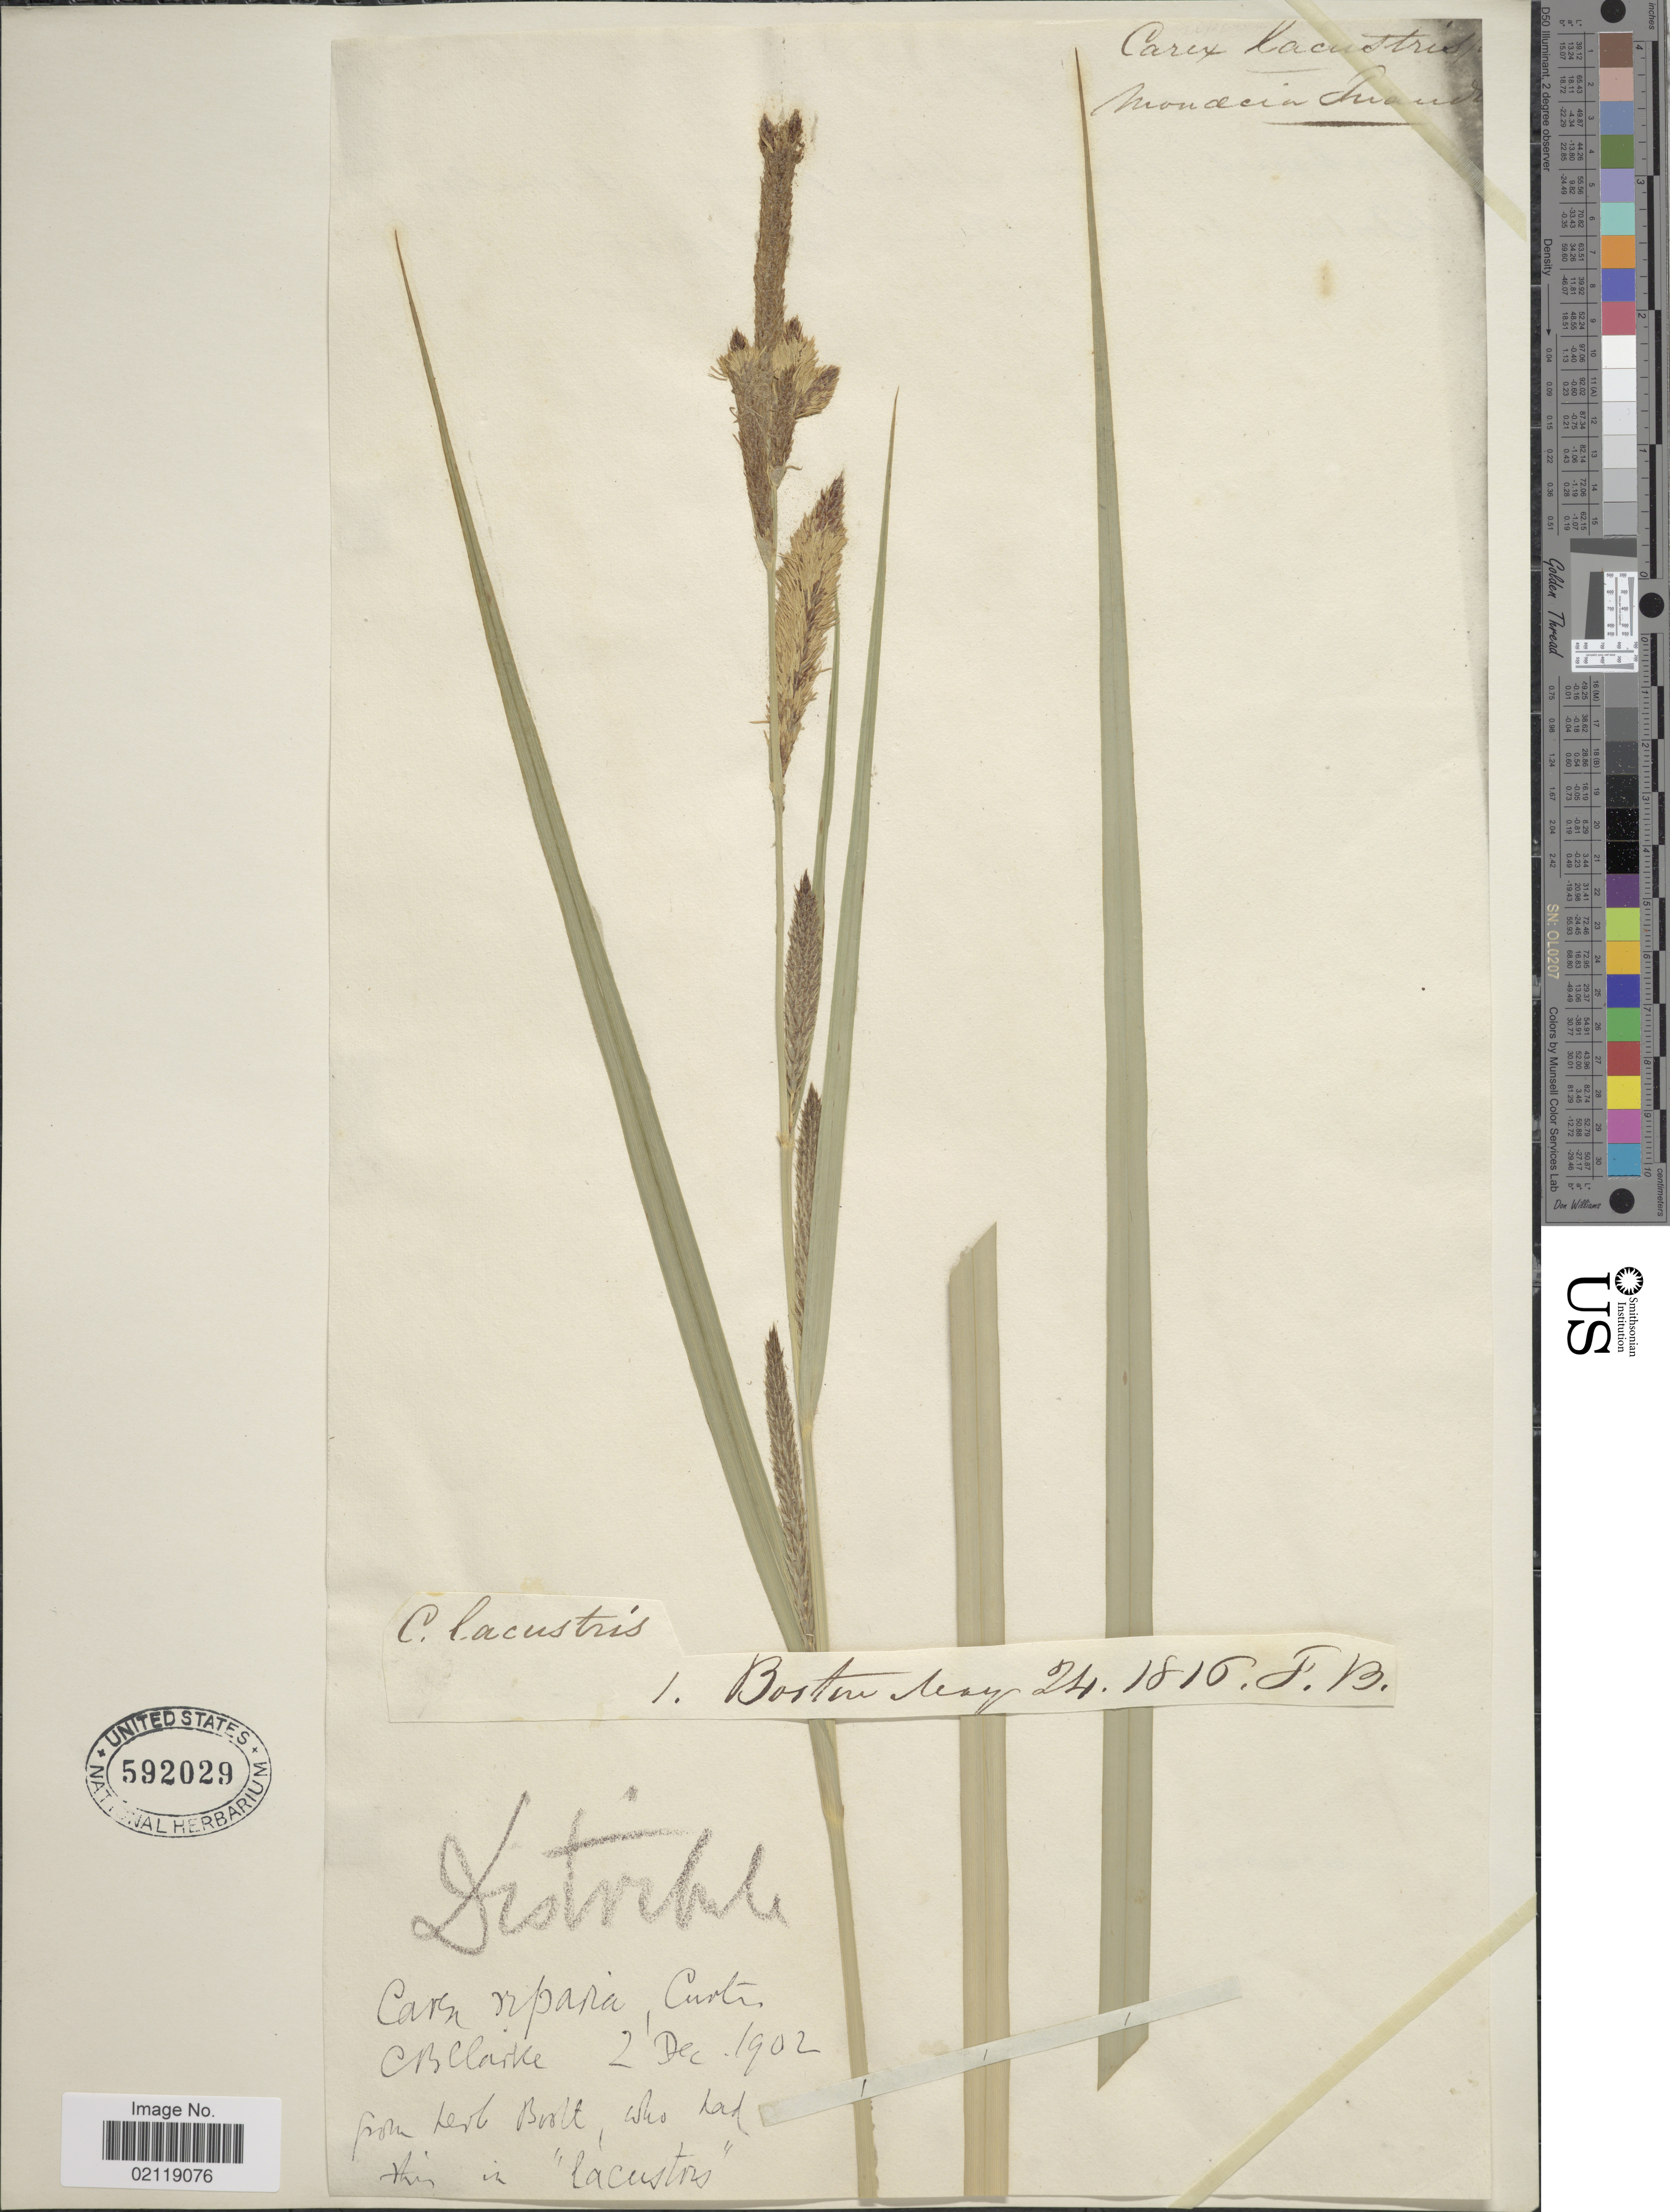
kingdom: Plantae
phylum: Tracheophyta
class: Liliopsida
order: Poales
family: Cyperaceae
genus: Carex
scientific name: Carex lacustris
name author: Willd.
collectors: F. B.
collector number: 1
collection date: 1816-05-24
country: United States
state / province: Massachusetts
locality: Boston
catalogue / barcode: US 592029